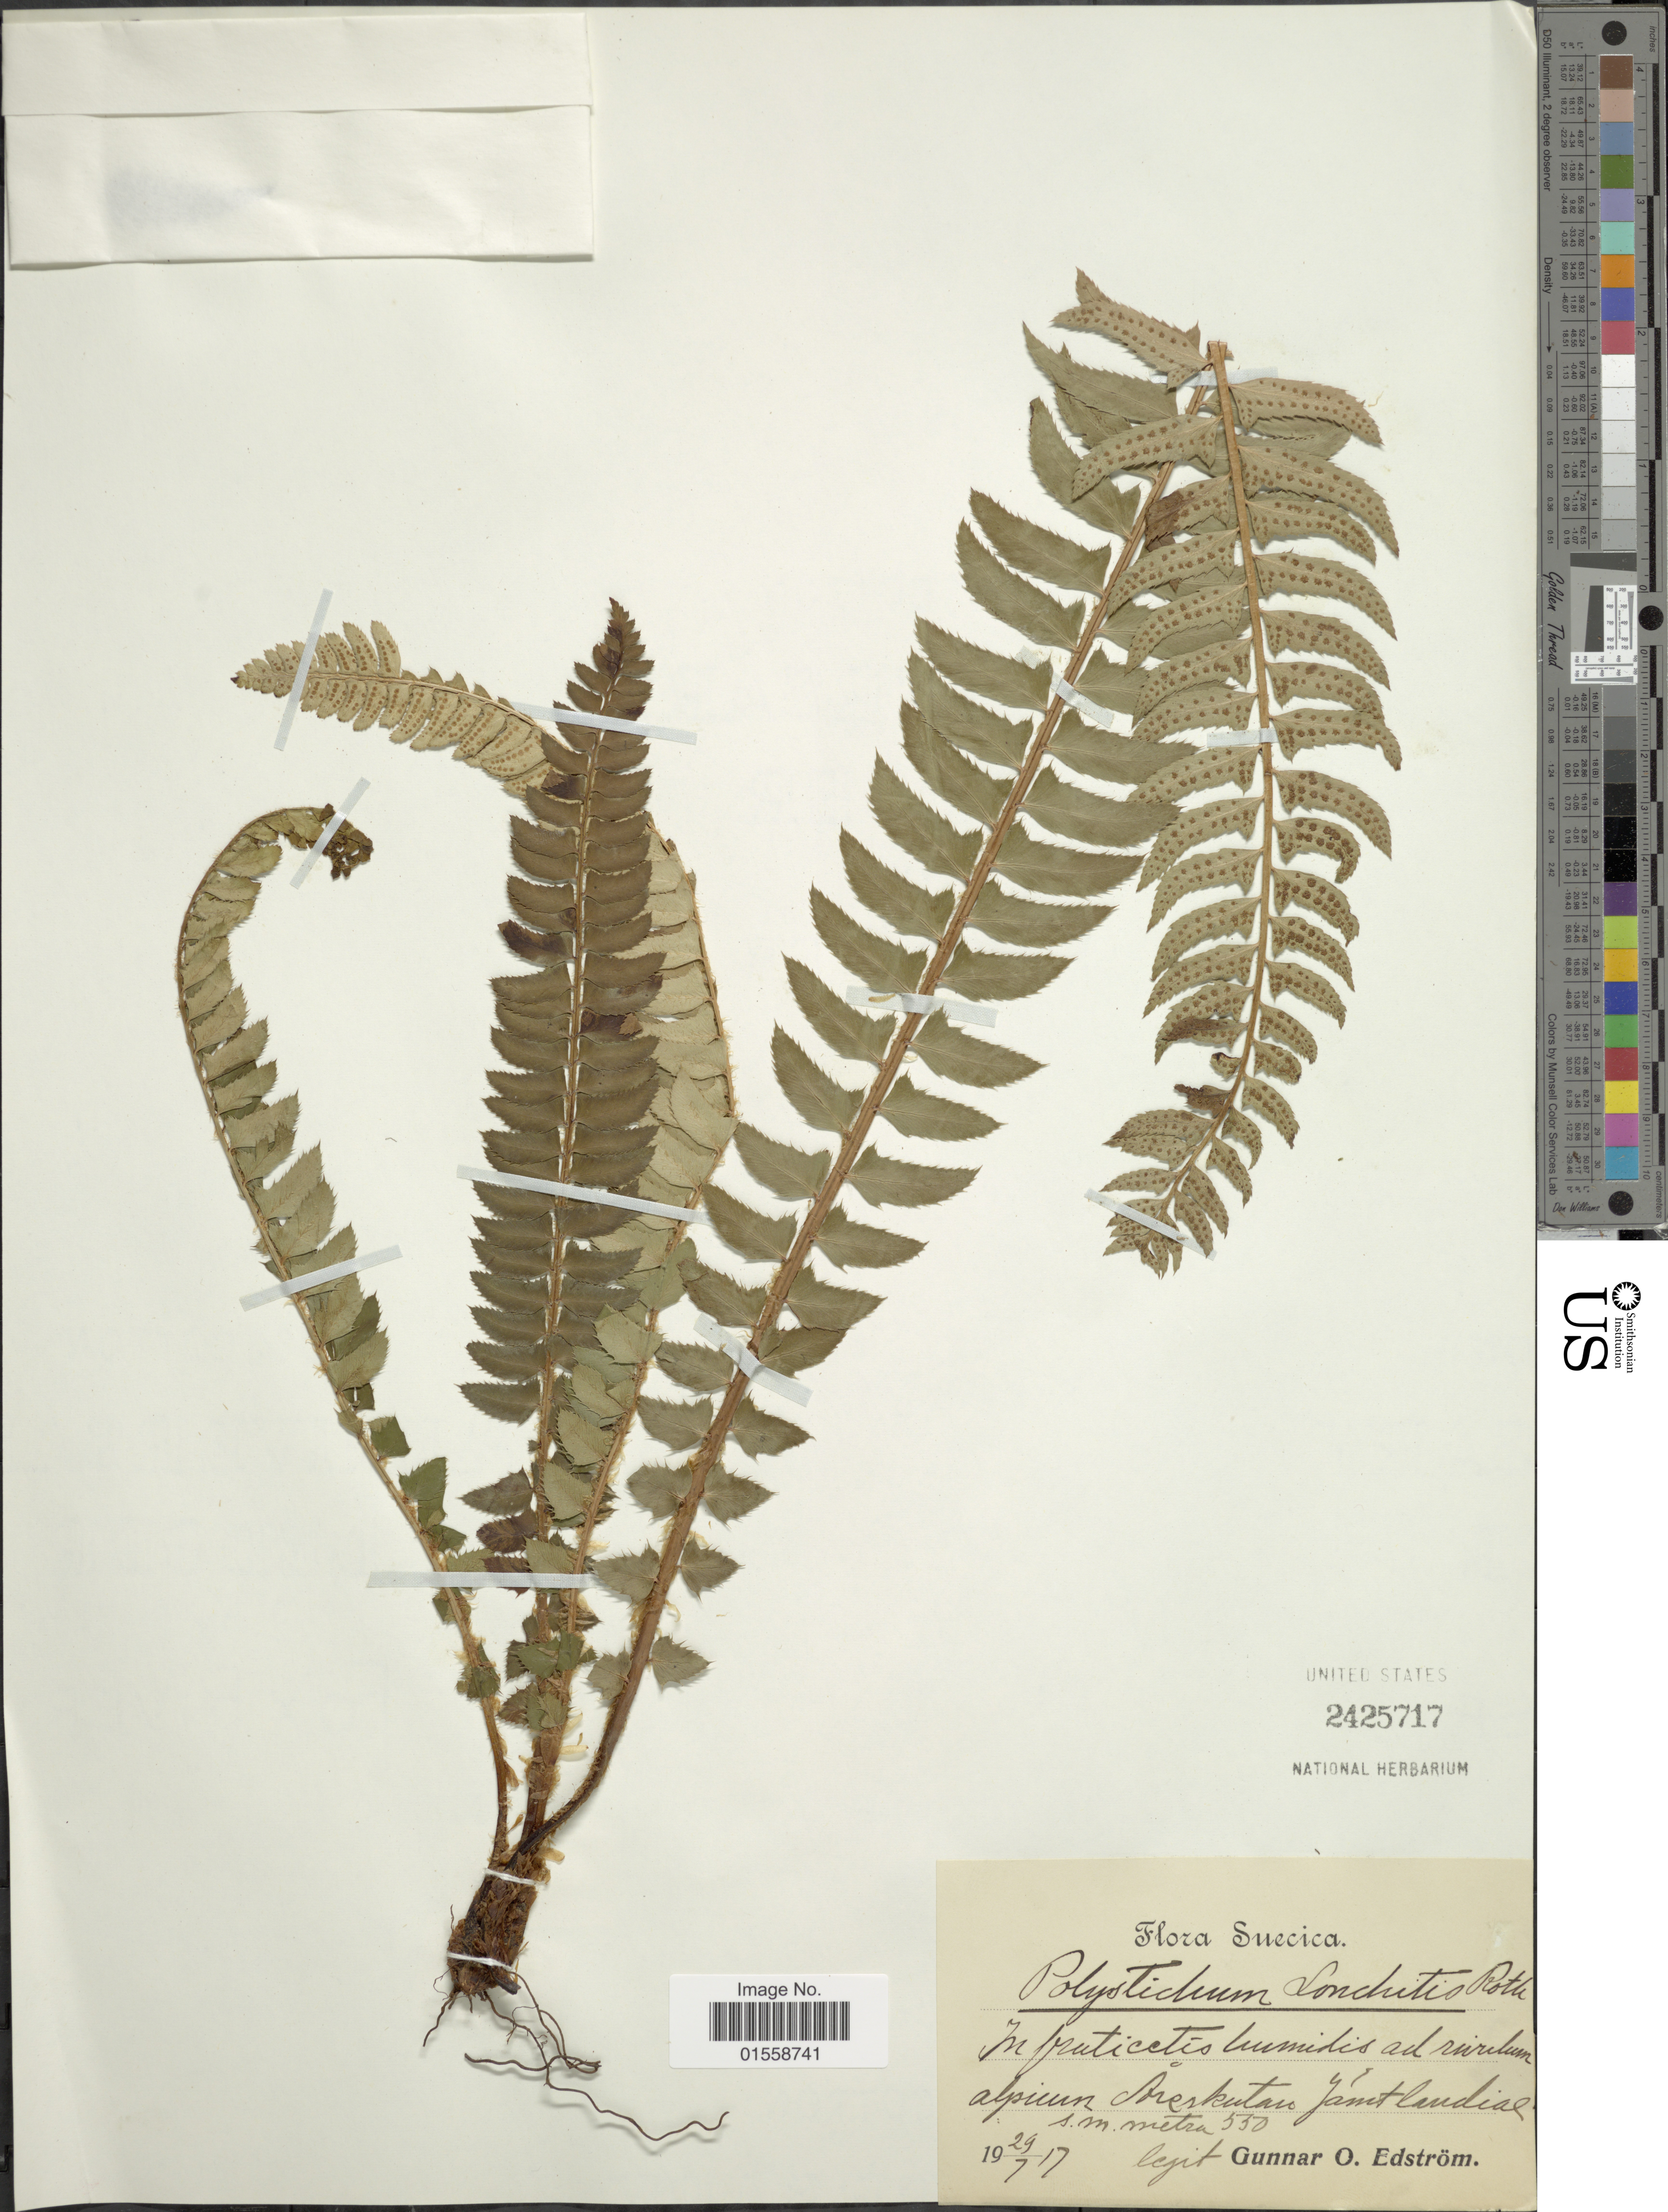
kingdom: Plantae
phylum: Tracheophyta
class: Polypodiopsida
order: Polypodiales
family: Dryopteridaceae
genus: Polystichum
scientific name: Polystichum lonchitis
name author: (Roth) L.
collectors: G. Edstrom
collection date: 1917-07-29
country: Sweden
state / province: Jämtland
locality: in fruticetis humidis ad rivulum alpium Areskutan Jamtland.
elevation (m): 550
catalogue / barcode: US 2425717